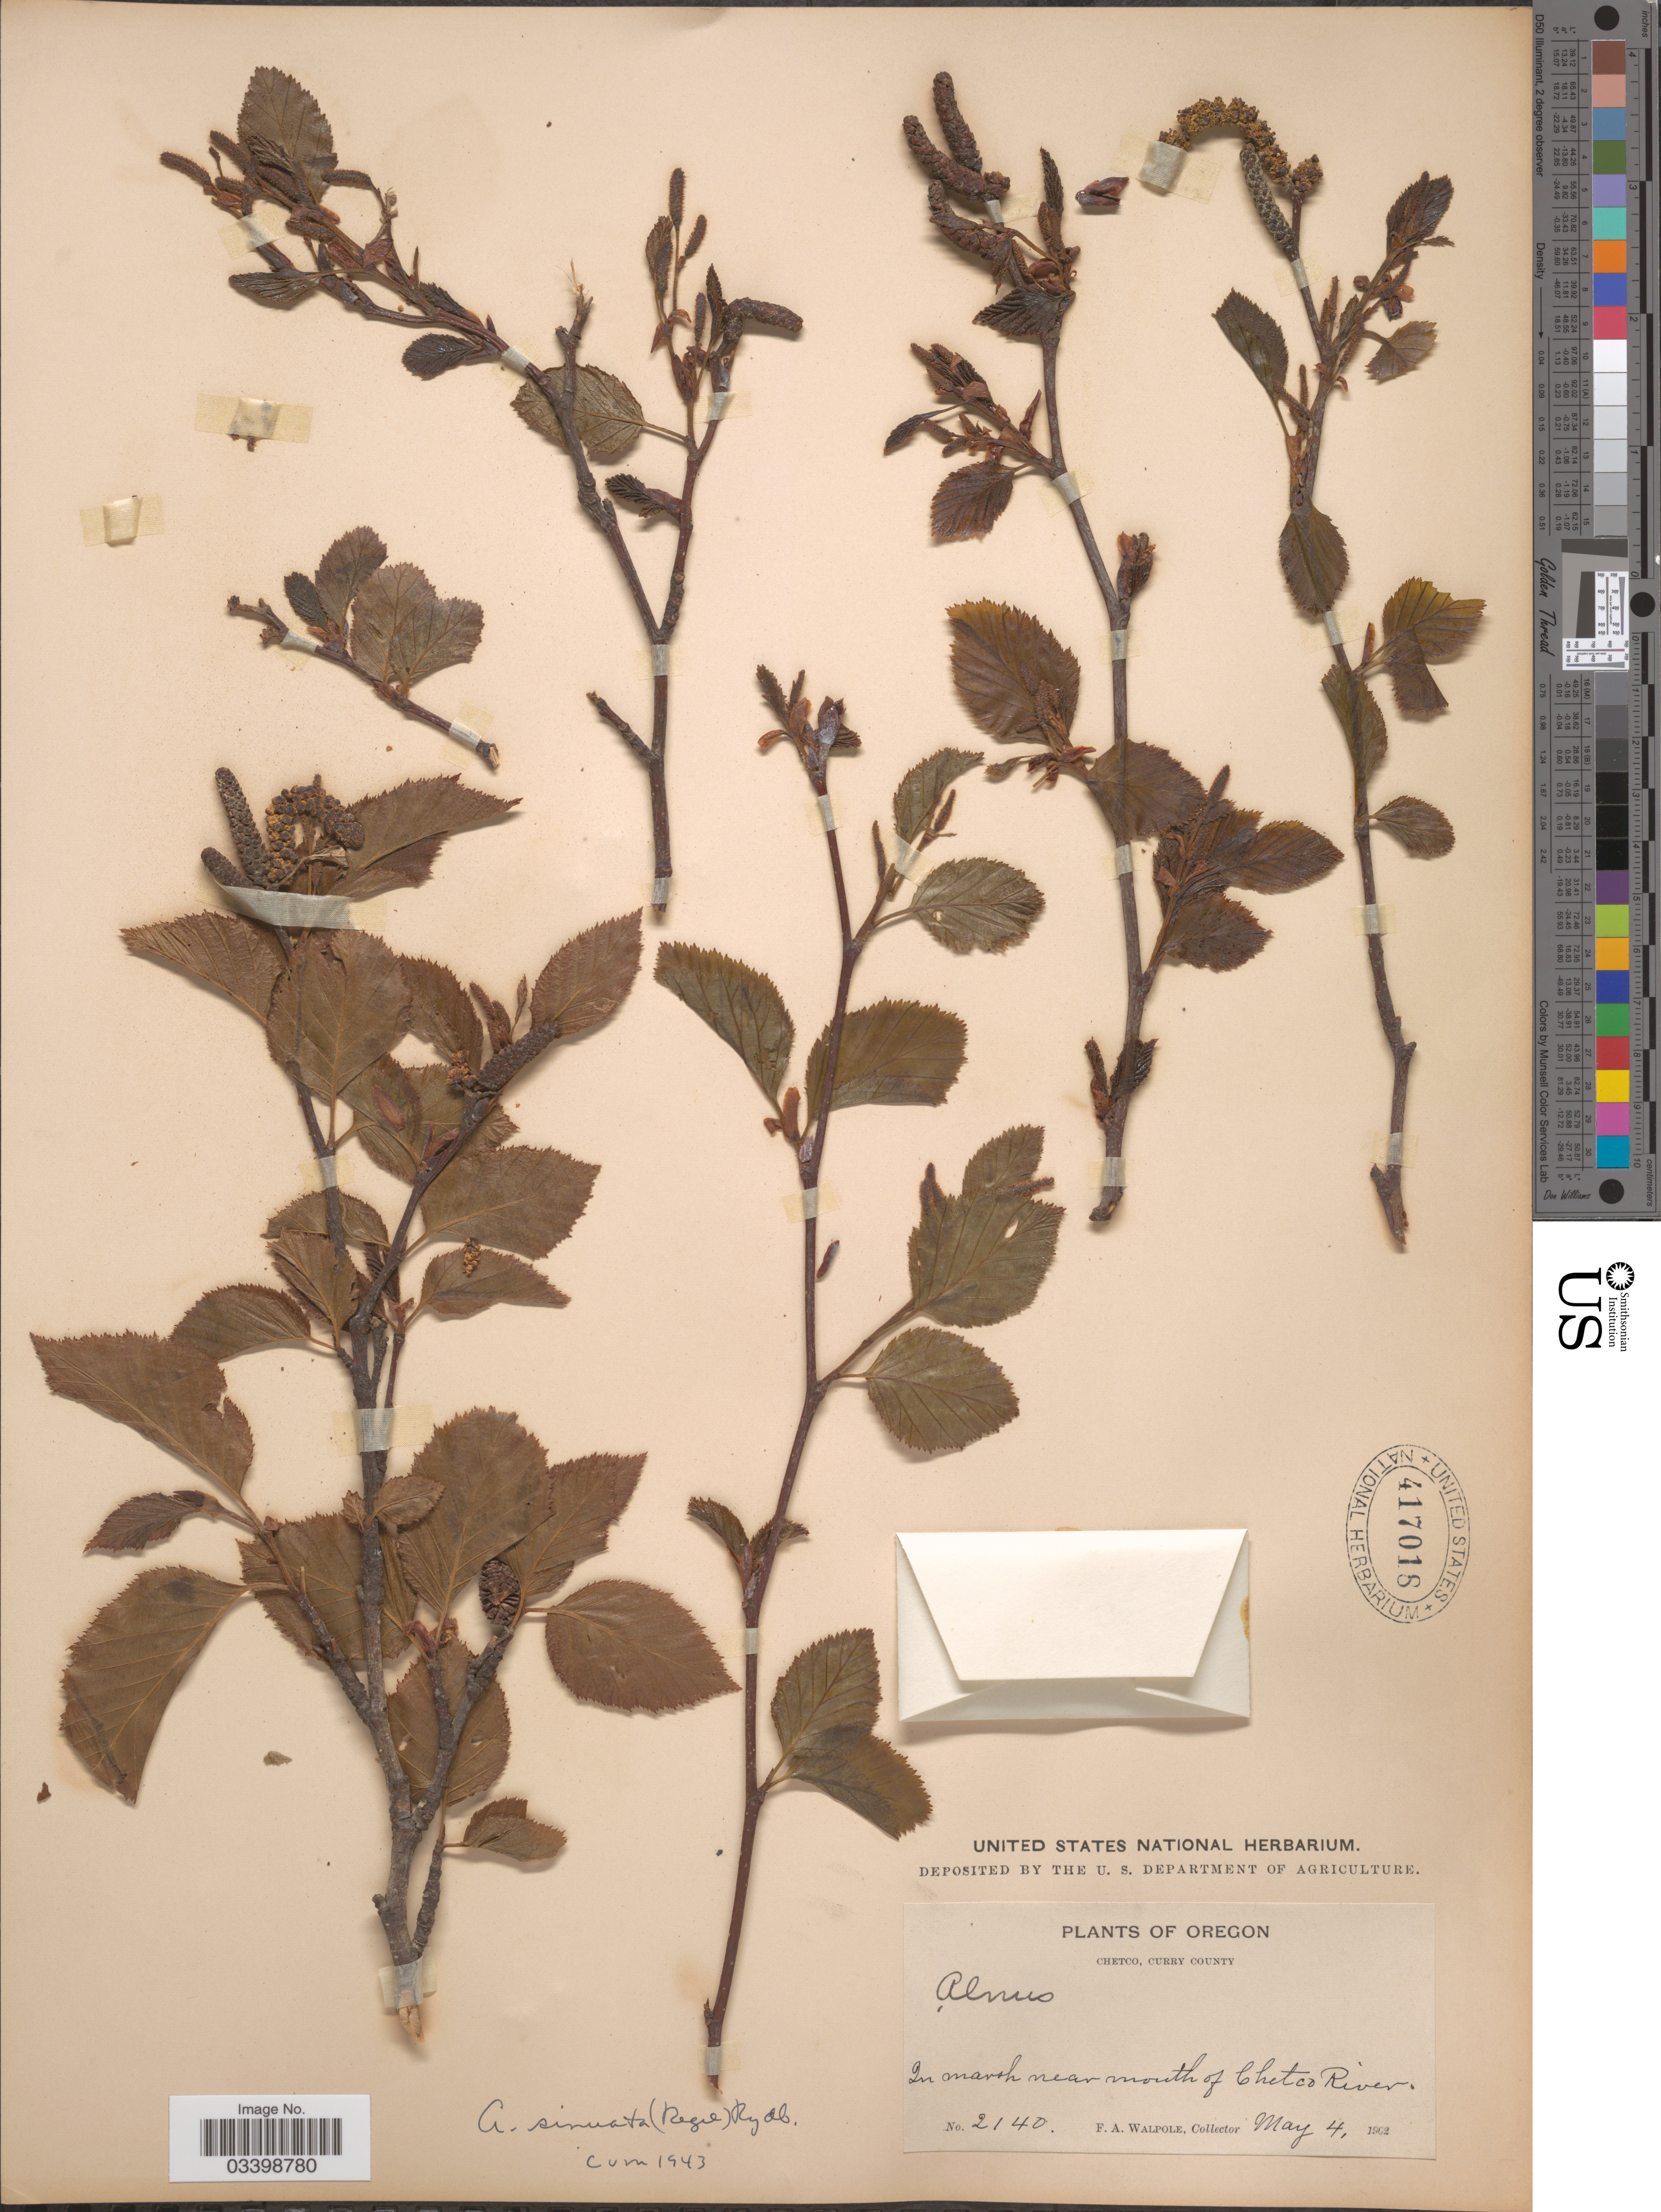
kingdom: Plantae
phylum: Tracheophyta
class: Magnoliopsida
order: Fagales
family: Betulaceae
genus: Alnus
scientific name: Alnus viridis subsp. sinuata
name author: Regel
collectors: F. Walpole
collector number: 2140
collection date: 1902-05-04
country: United States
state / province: Oregon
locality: Chetco, Curry County. In marsh near mouth of Chetco River.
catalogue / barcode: US 417016